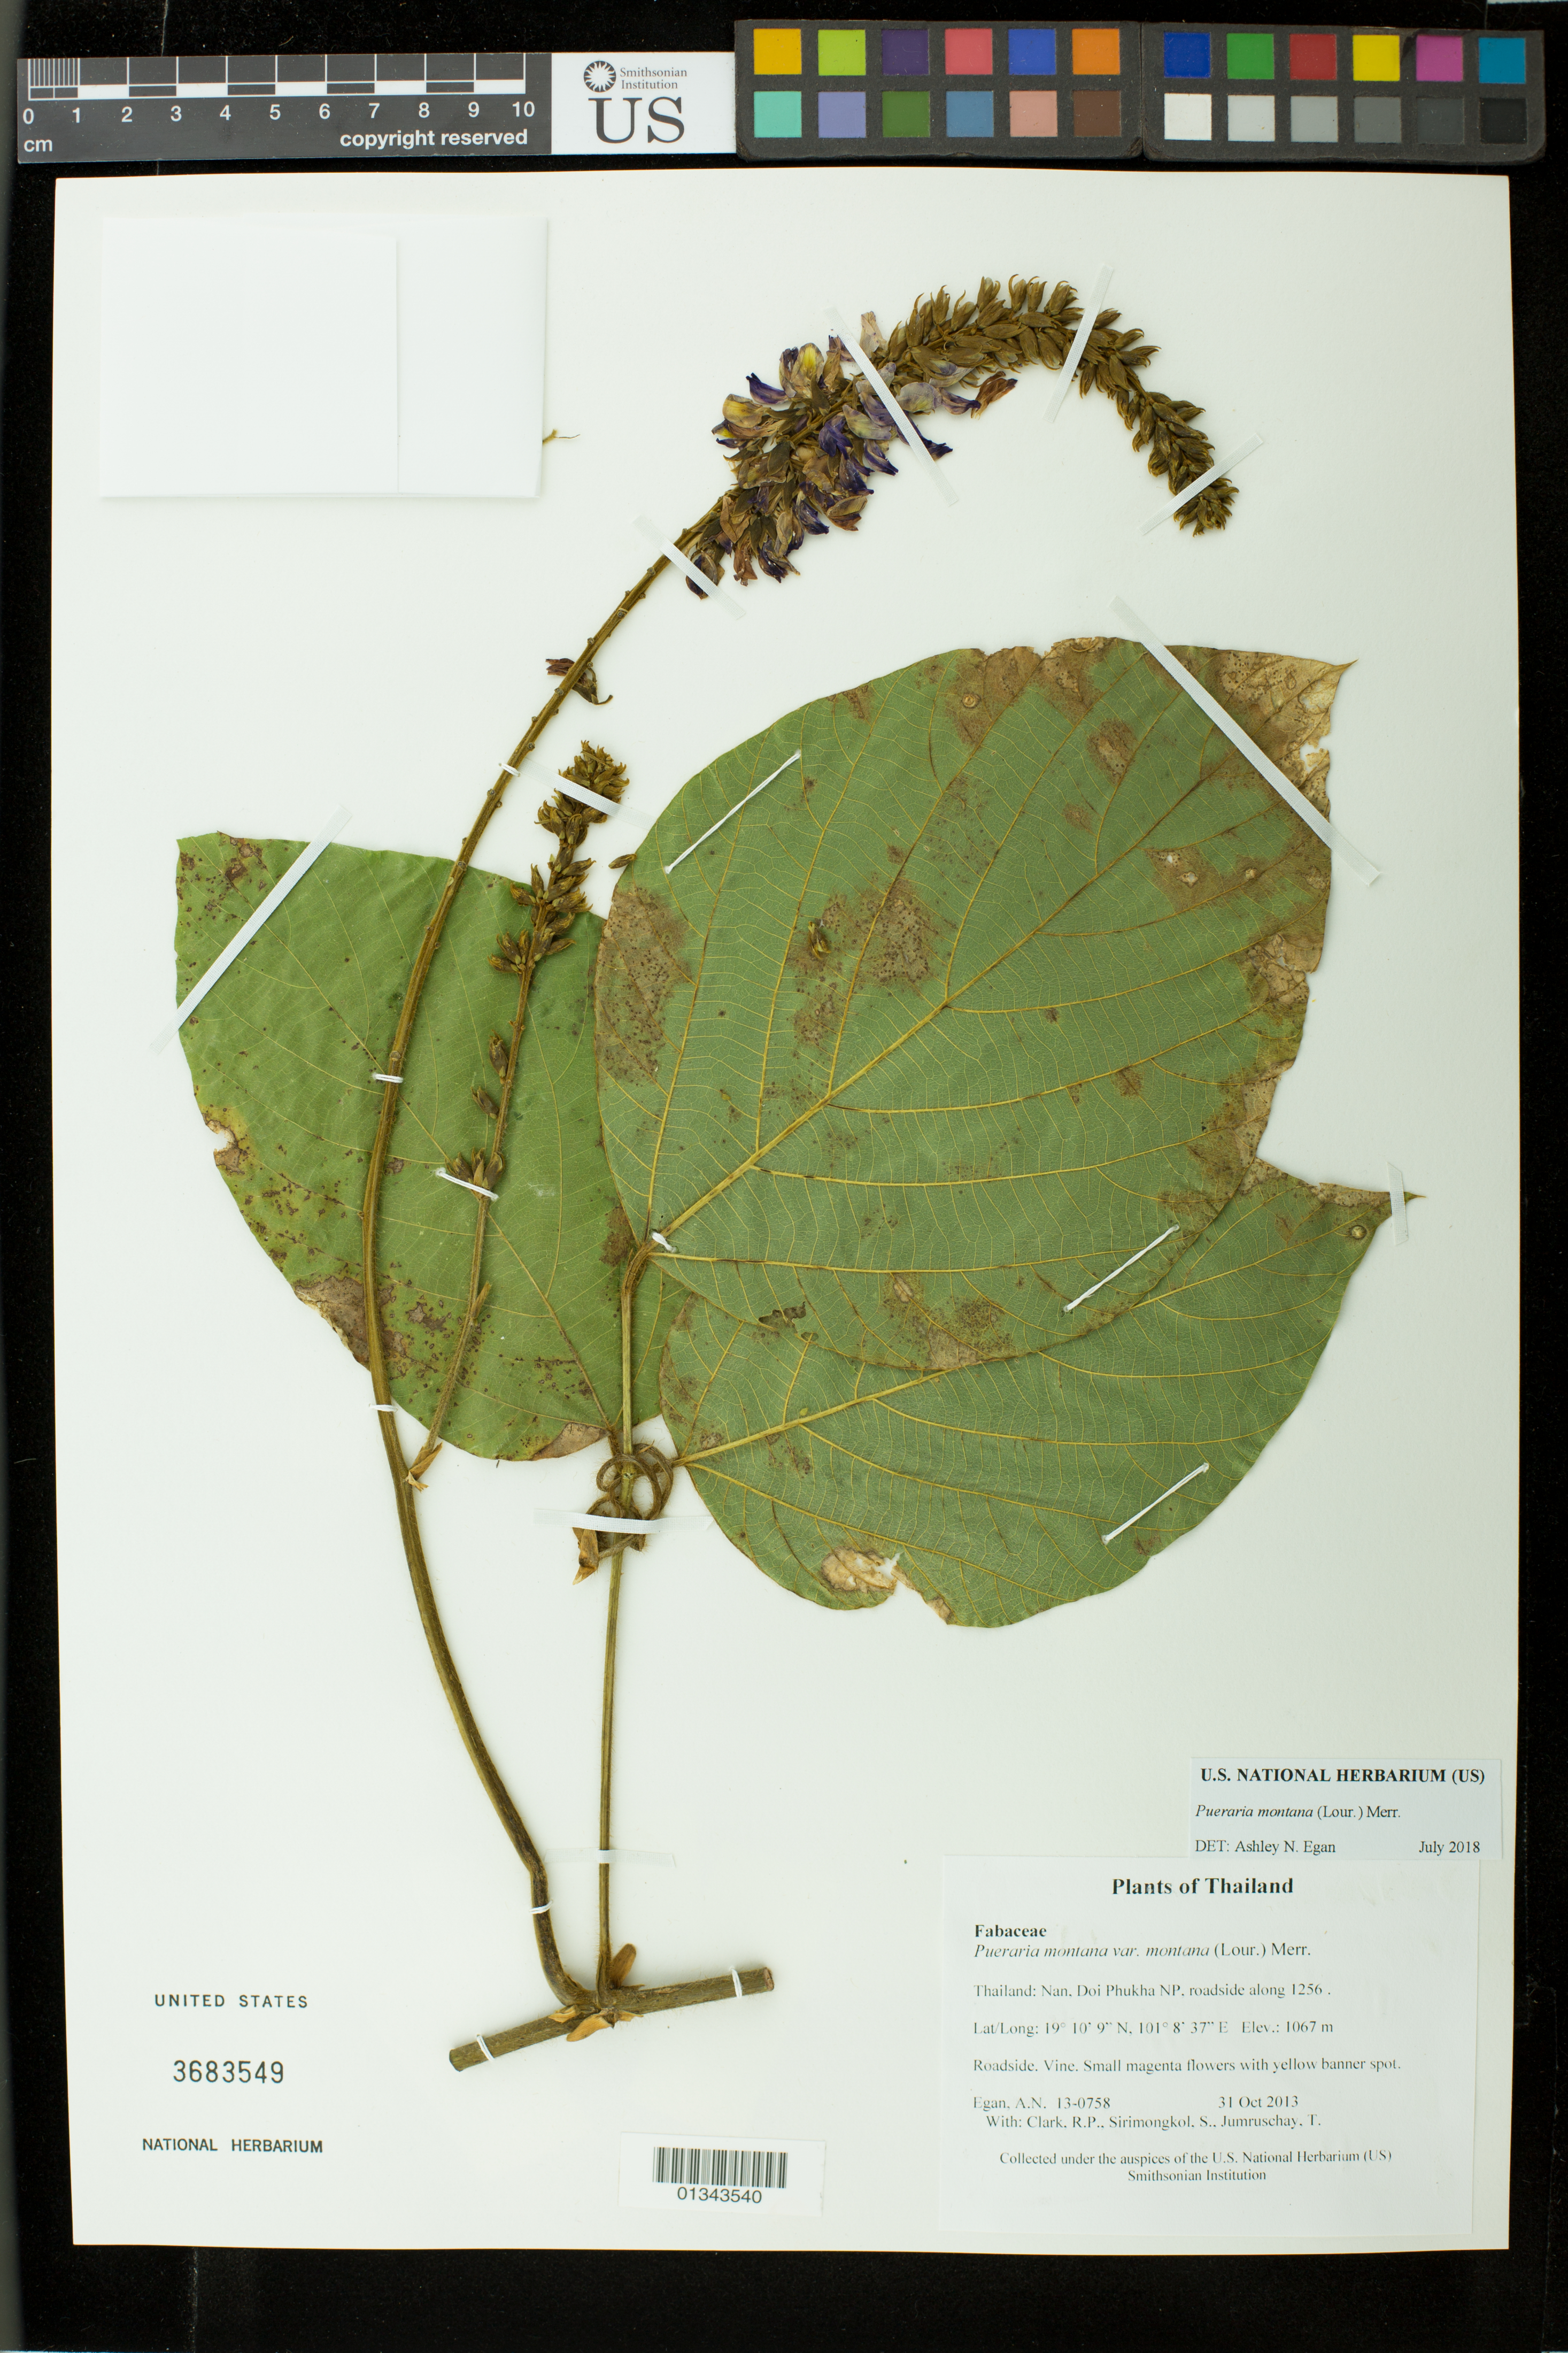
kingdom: Plantae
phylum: Tracheophyta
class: Magnoliopsida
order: Fabales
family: Fabaceae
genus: Pueraria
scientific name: Pueraria montana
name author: (Lour.) Merr.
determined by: Egan, Ashley N., (US), Smithsonian Institution - National Museum of Natural History (UNITED STATES)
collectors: A. N. Egan, R. P. Clark, S. Sirimongkol & T. Jumruschay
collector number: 13-0758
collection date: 2013-10-31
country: Thailand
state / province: Nan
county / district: Bo Kluea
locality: Doi Phukha NP, roadside along 1256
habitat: Roadside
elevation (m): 1067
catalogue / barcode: US 3683549